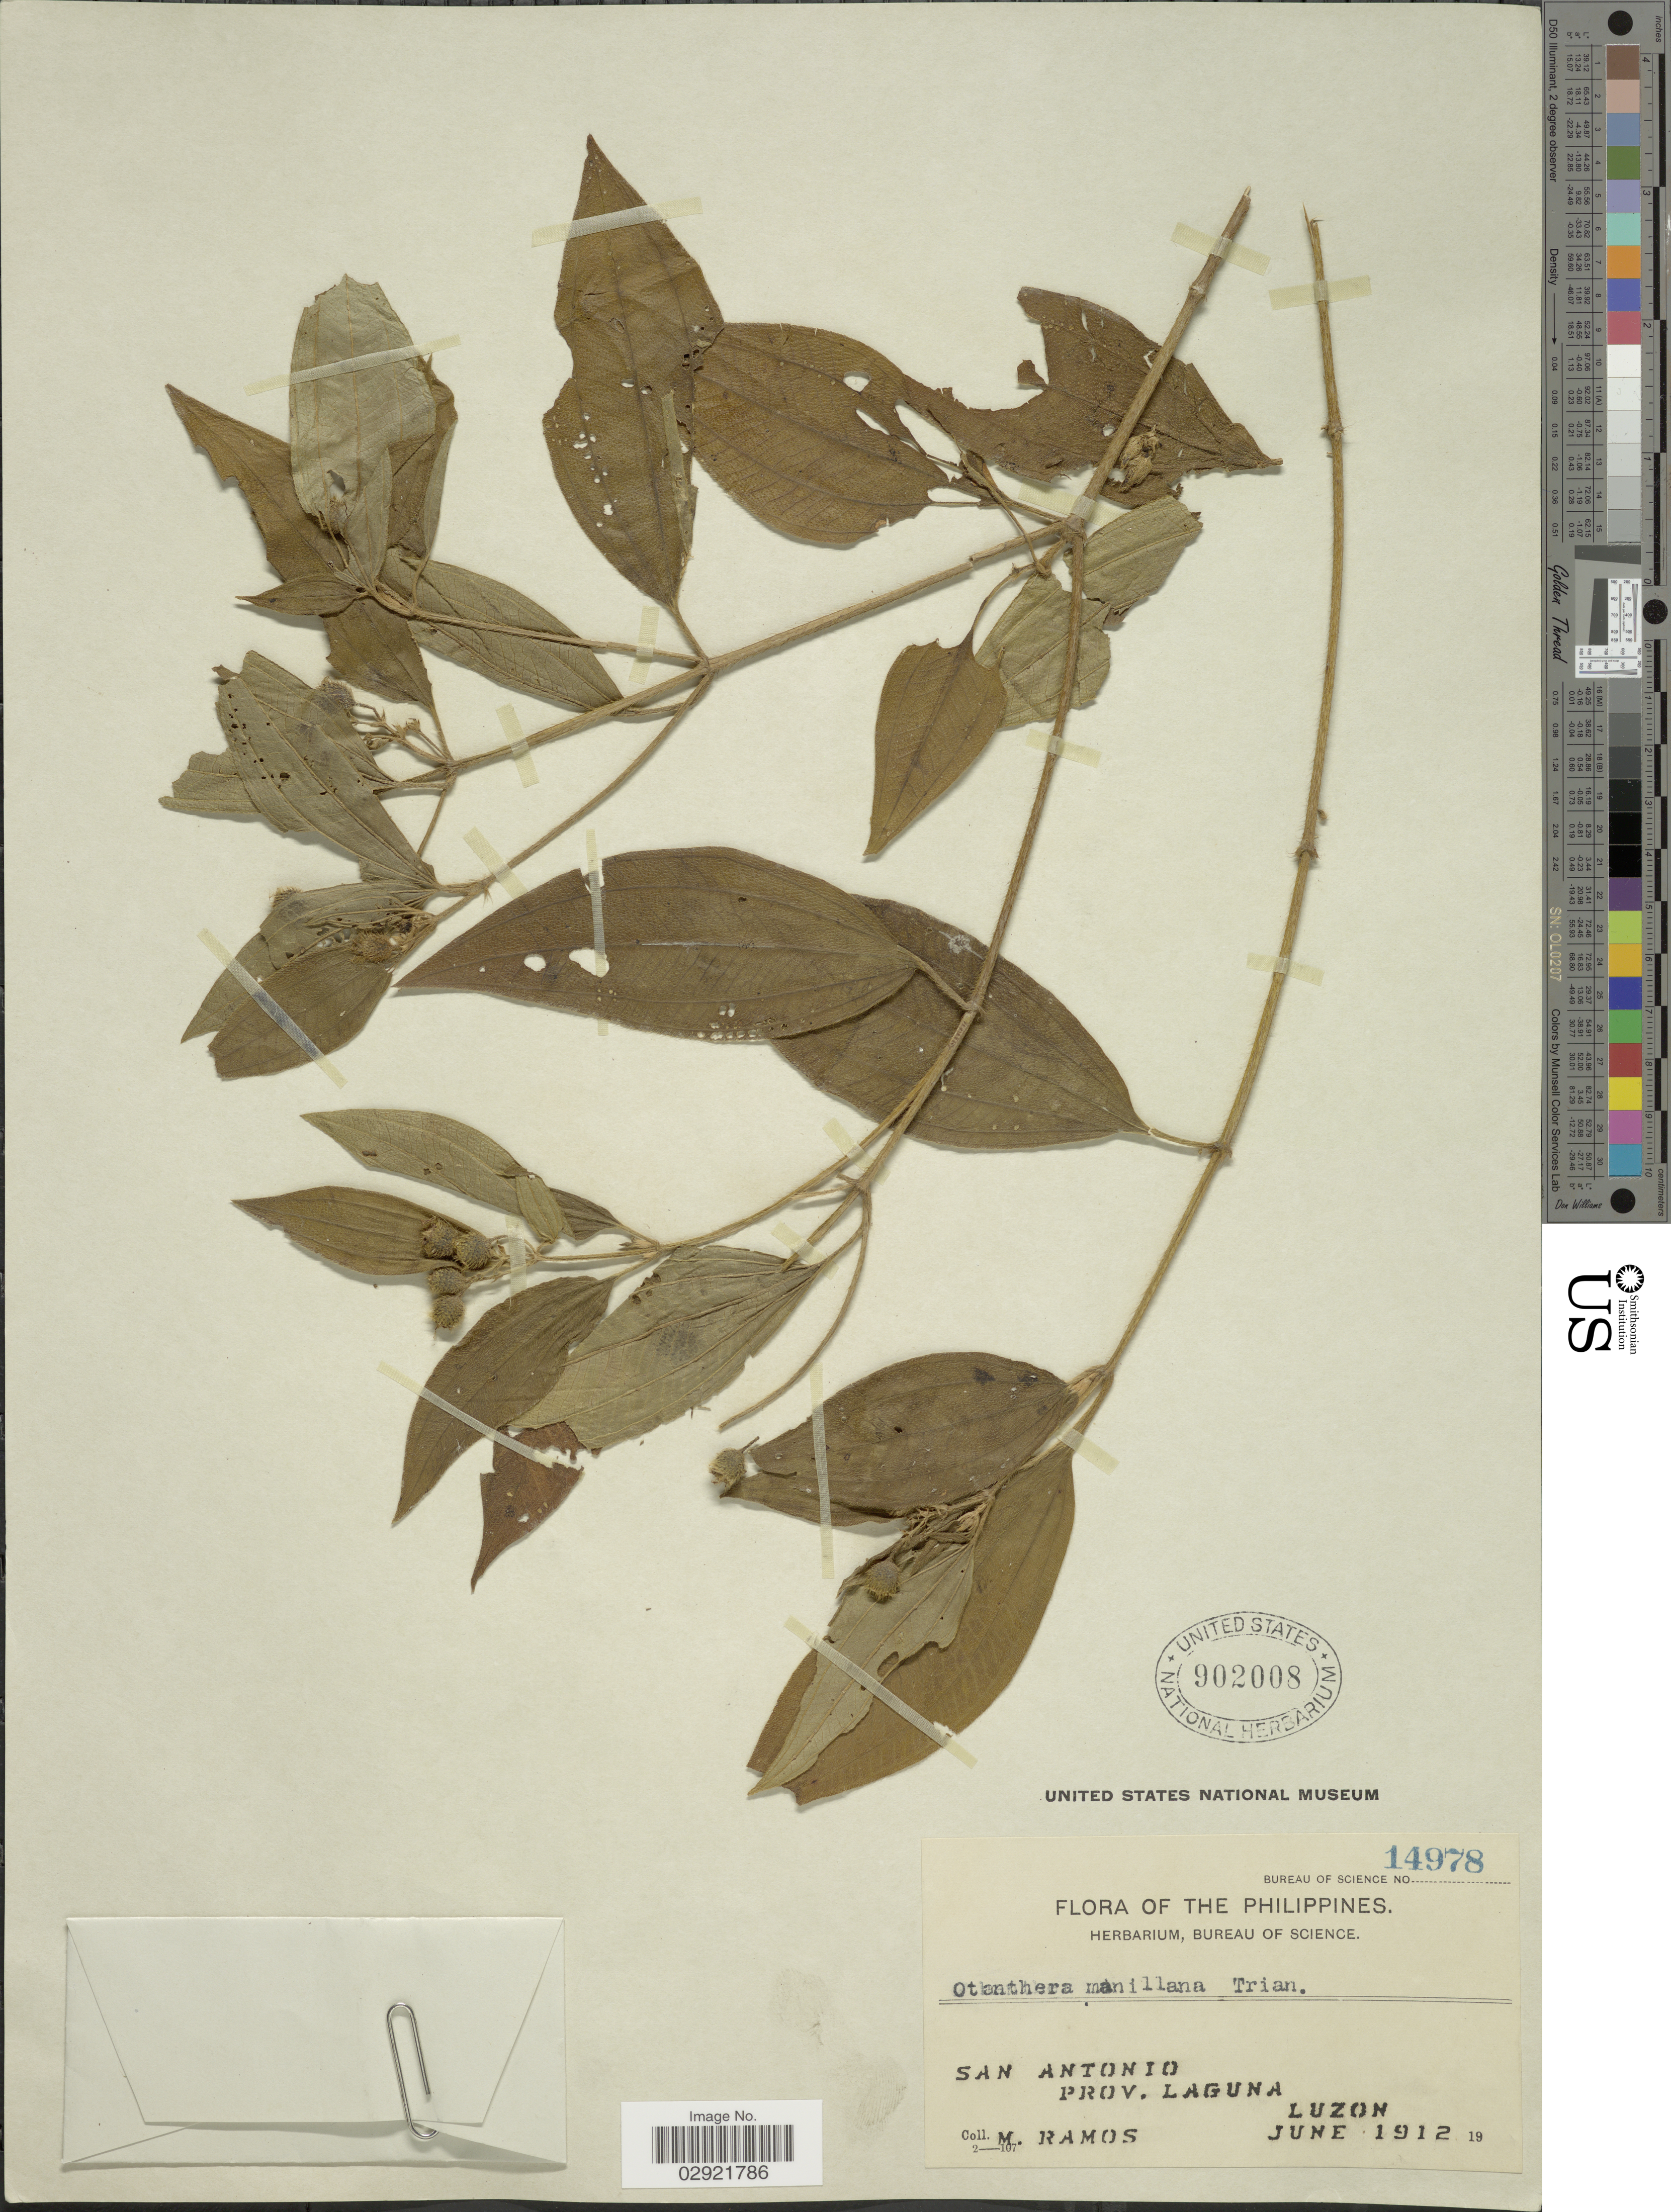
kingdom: Plantae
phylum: Tracheophyta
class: Magnoliopsida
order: Myrtales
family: Melastomataceae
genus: Melastoma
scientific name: Melastoma cyanoides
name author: Sm.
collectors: M. Ramos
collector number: Bureau of Science 14978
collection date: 1912-06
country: Philippines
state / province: Calabarzon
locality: San Antonio. Prov. Laguna. Luzon.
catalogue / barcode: US 902008